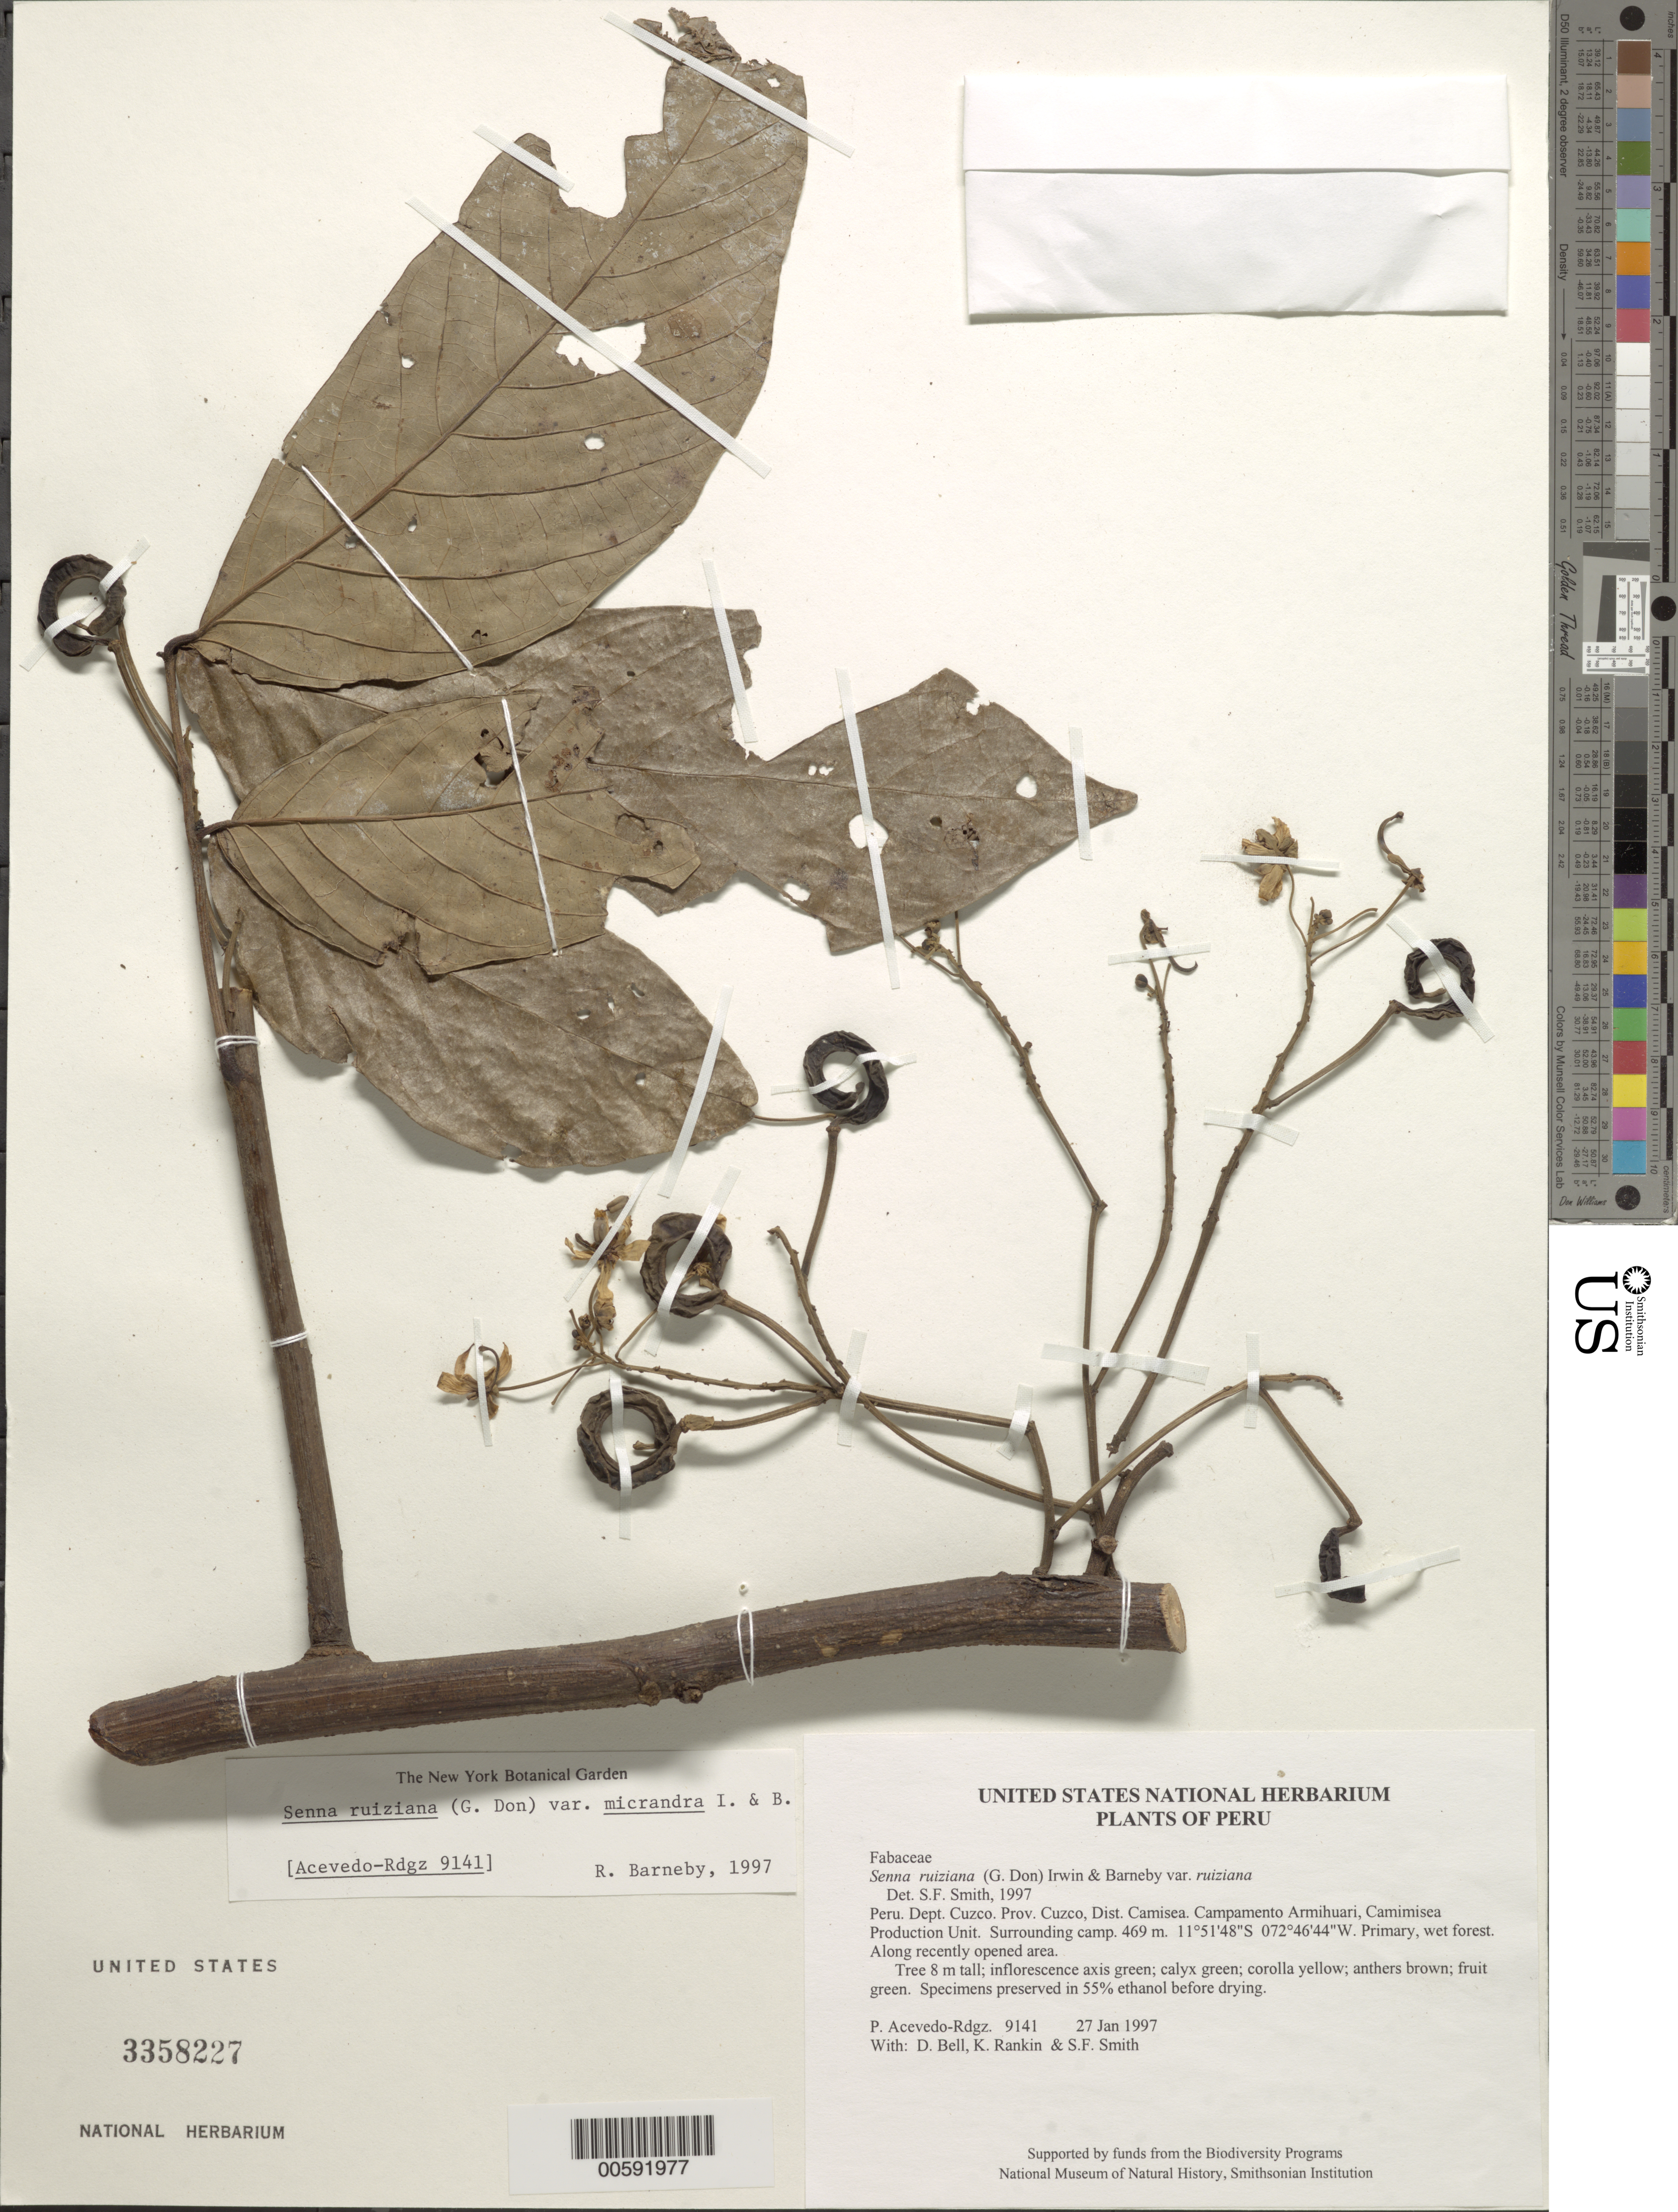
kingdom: Plantae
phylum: Tracheophyta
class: Magnoliopsida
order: Fabales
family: Fabaceae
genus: Senna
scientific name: Senna ruiziana var. micrandra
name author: H.S. Irwin & Barneby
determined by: Smith, Stephen F., (US), NMNH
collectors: P. Acevedo-Rodr., D. A. Bell, K. B. Rankin & S.F. Smith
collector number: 9141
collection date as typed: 27 Jan 1997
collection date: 1997-01-27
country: Peru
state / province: Cusco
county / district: Cusco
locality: Districto Camisea, Campamento Armihuari, Camimisea Production Unit. Surrounding camp.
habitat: Primary, wet forest. Along recently opened area.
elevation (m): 469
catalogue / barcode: US 3358227